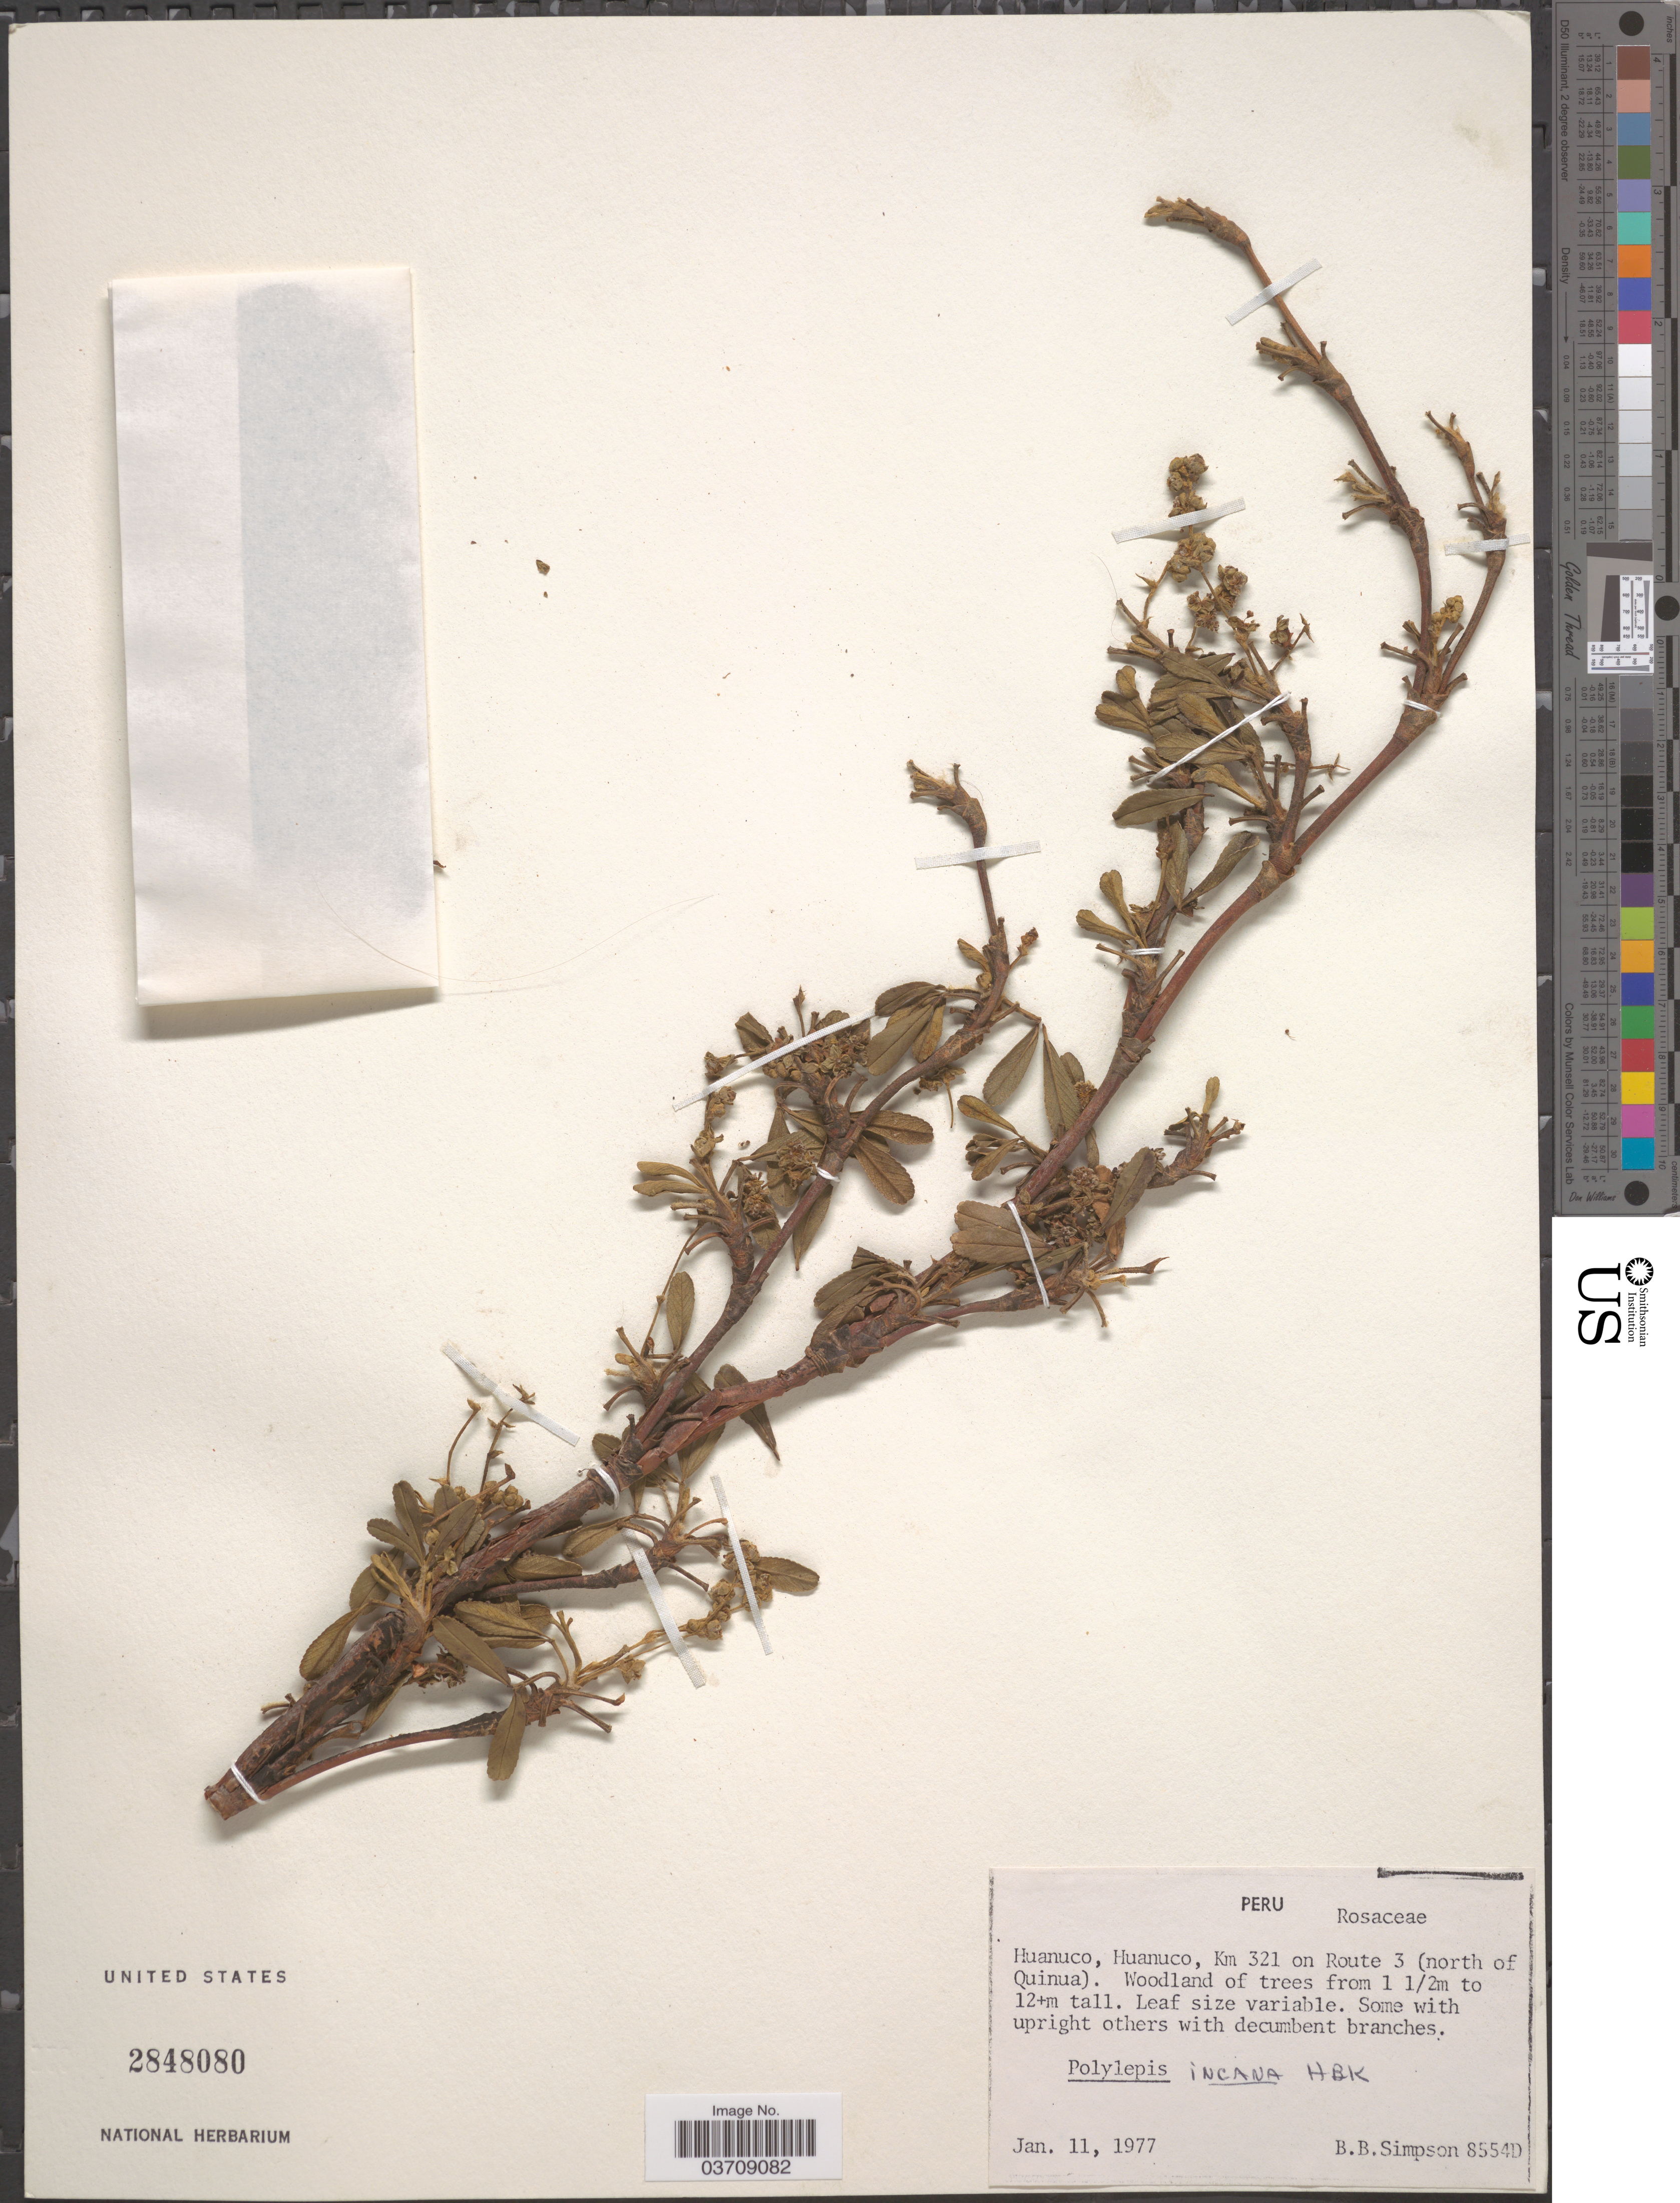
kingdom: Plantae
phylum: Tracheophyta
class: Magnoliopsida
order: Rosales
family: Rosaceae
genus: Polylepis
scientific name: Polylepis incana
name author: Kunth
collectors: B. Simpson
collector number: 8554D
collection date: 1977-01-11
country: Peru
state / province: Huánuco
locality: Km 321 on route 3 (north of Quinua).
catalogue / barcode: US 2848080